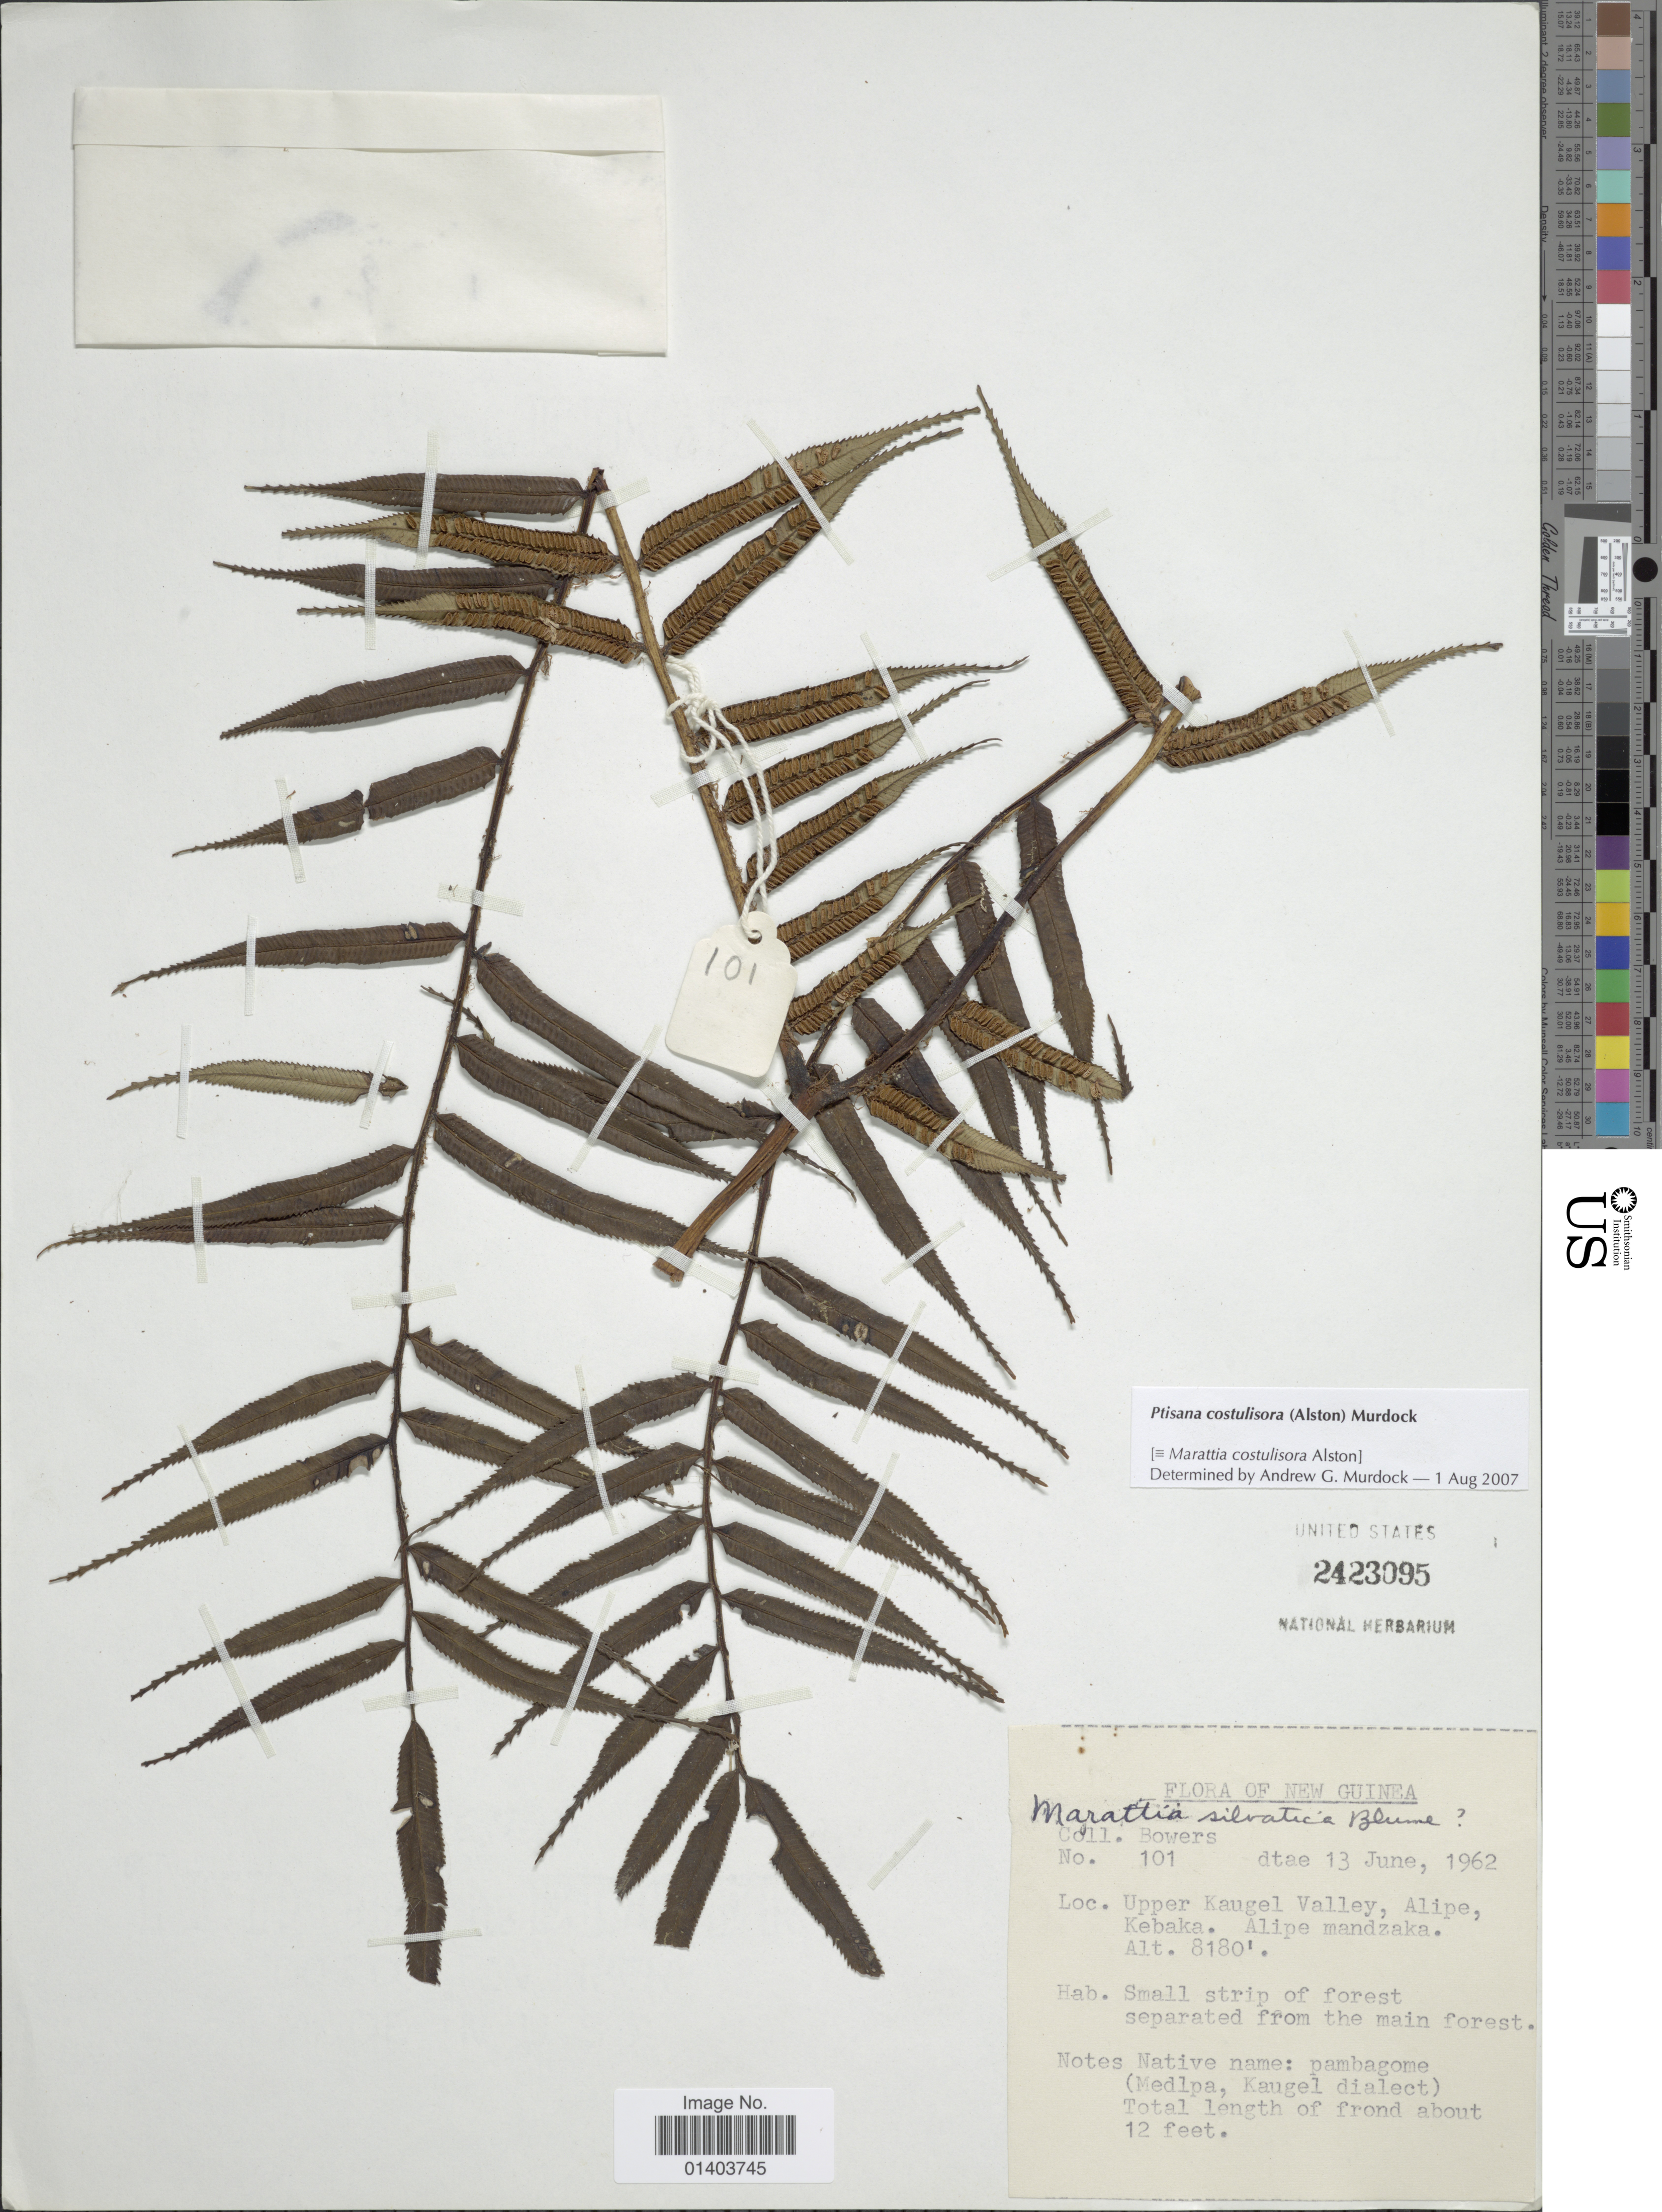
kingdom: Plantae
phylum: Tracheophyta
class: Polypodiopsida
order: Marattiales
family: Marattiaceae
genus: Ptisana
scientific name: Ptisana costulisora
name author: (Alston) Murdock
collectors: -. Bowers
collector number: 101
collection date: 1962-06-13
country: Papua New Guinea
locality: New Guinea, Upper Kaugel Valley, Alipe Kebaka, Alipe mandzaka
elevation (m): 2493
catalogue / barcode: US 2423095